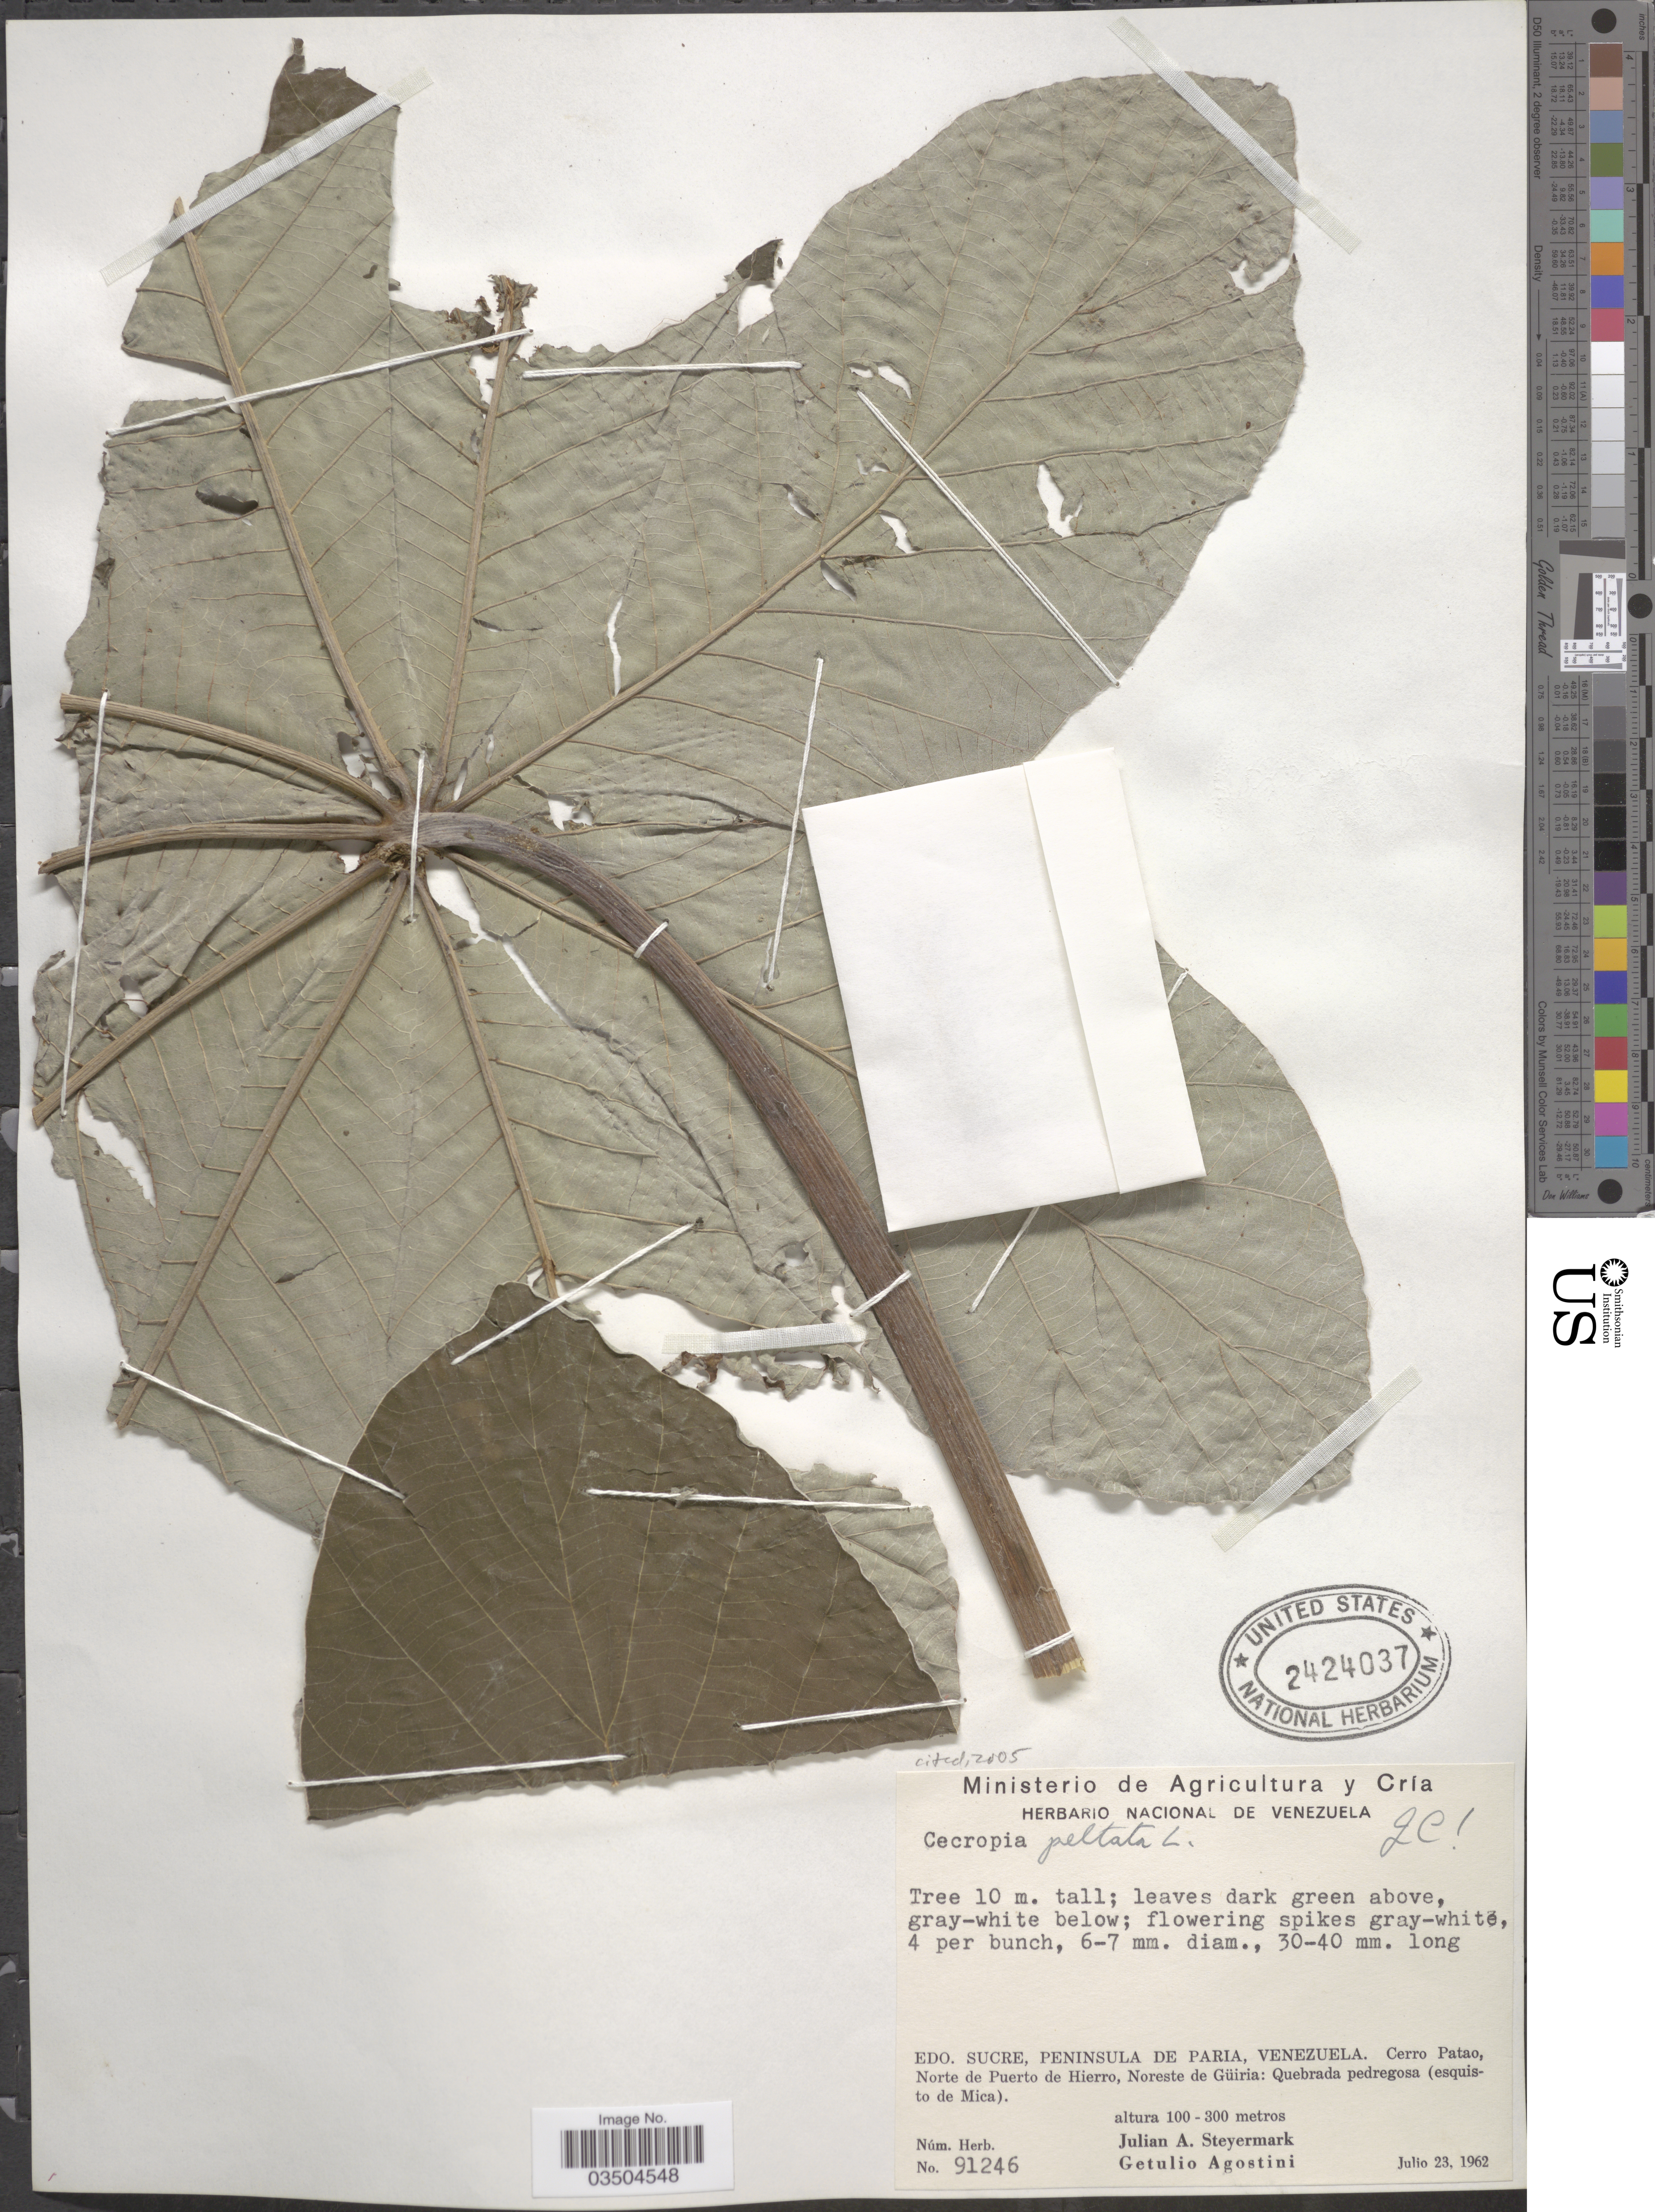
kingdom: Plantae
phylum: Tracheophyta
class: Magnoliopsida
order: Rosales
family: Urticaceae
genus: Cecropia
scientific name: Cecropia peltata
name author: L.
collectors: J. Steyermark & G. Agostini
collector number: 91246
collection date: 1962-07-23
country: Venezuela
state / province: Sucre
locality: Peninsula de Paria. Cerro Patao, Norte de Puerto de Hierro, Noreste de Güira: Quebrada pedregosa (esquisto de Mica).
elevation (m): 100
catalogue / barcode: US 2424037